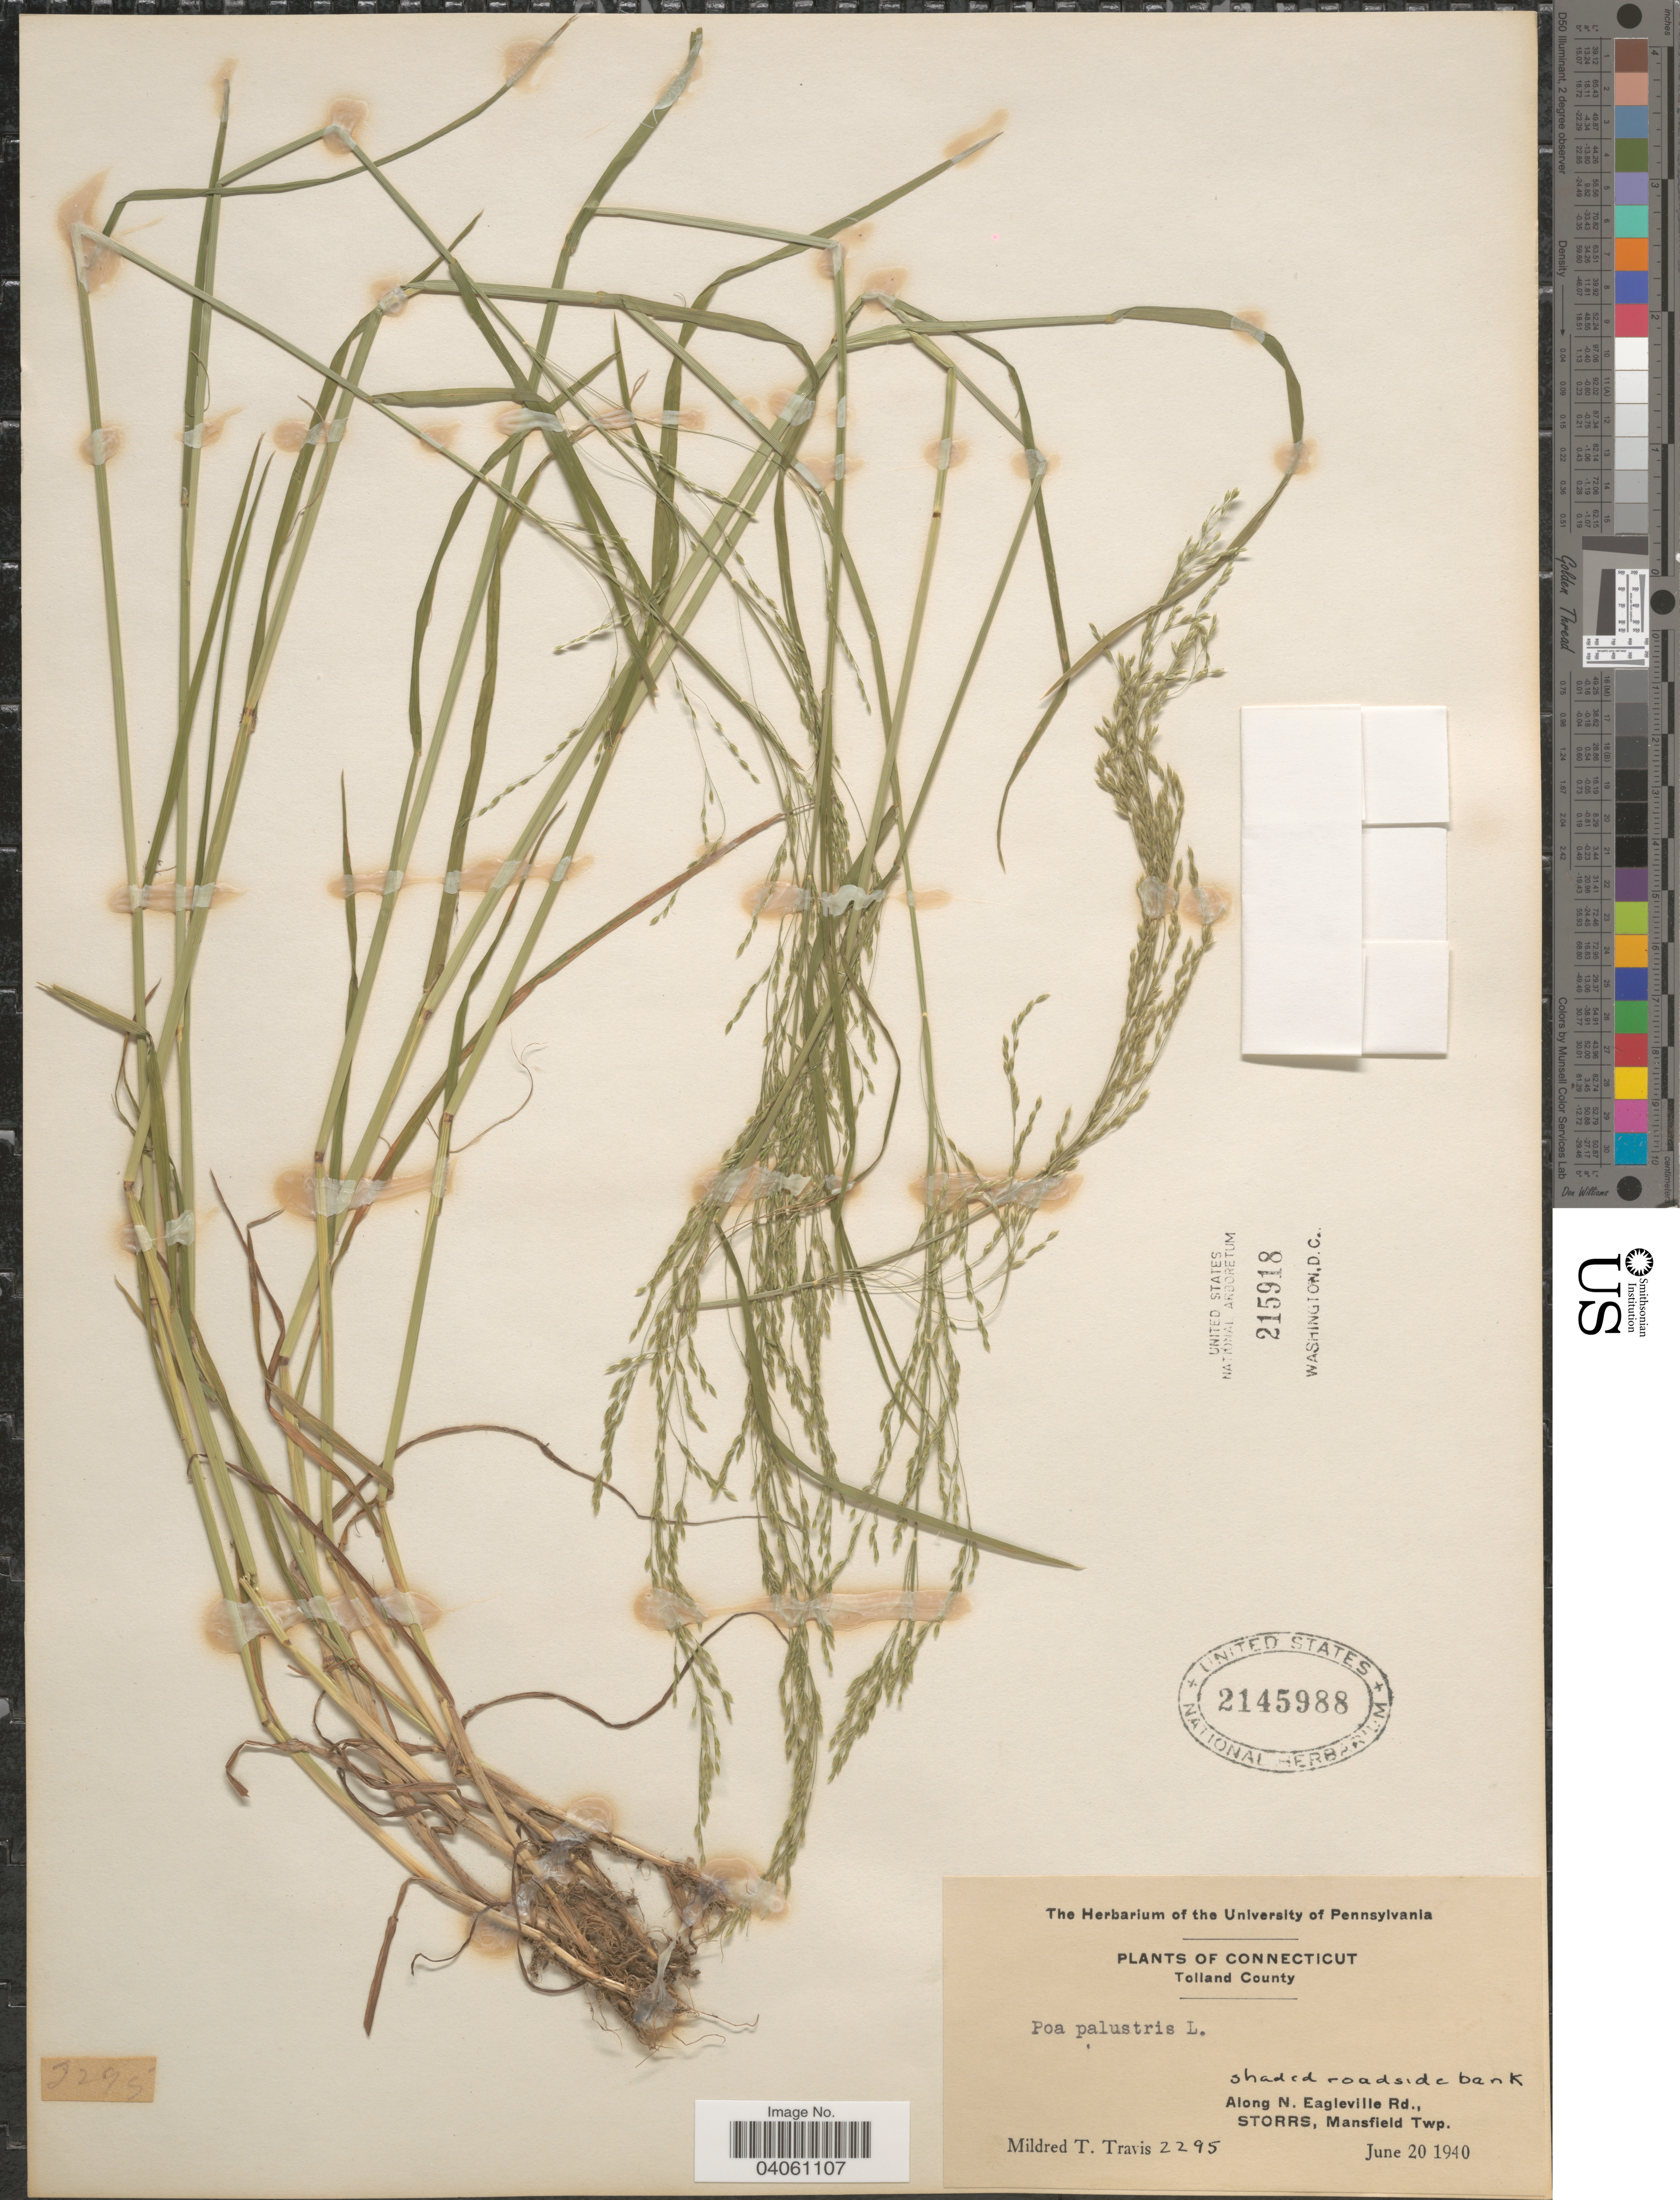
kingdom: Plantae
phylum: Tracheophyta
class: Liliopsida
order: Poales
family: Poaceae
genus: Poa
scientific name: Poa palustris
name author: L.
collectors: M. Travis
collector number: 2295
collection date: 1940-06-20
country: United States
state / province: Connecticut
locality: Tolland County. Along N. Eagleville Rd., Storrs, Mansfield Twp.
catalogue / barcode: US 2145988